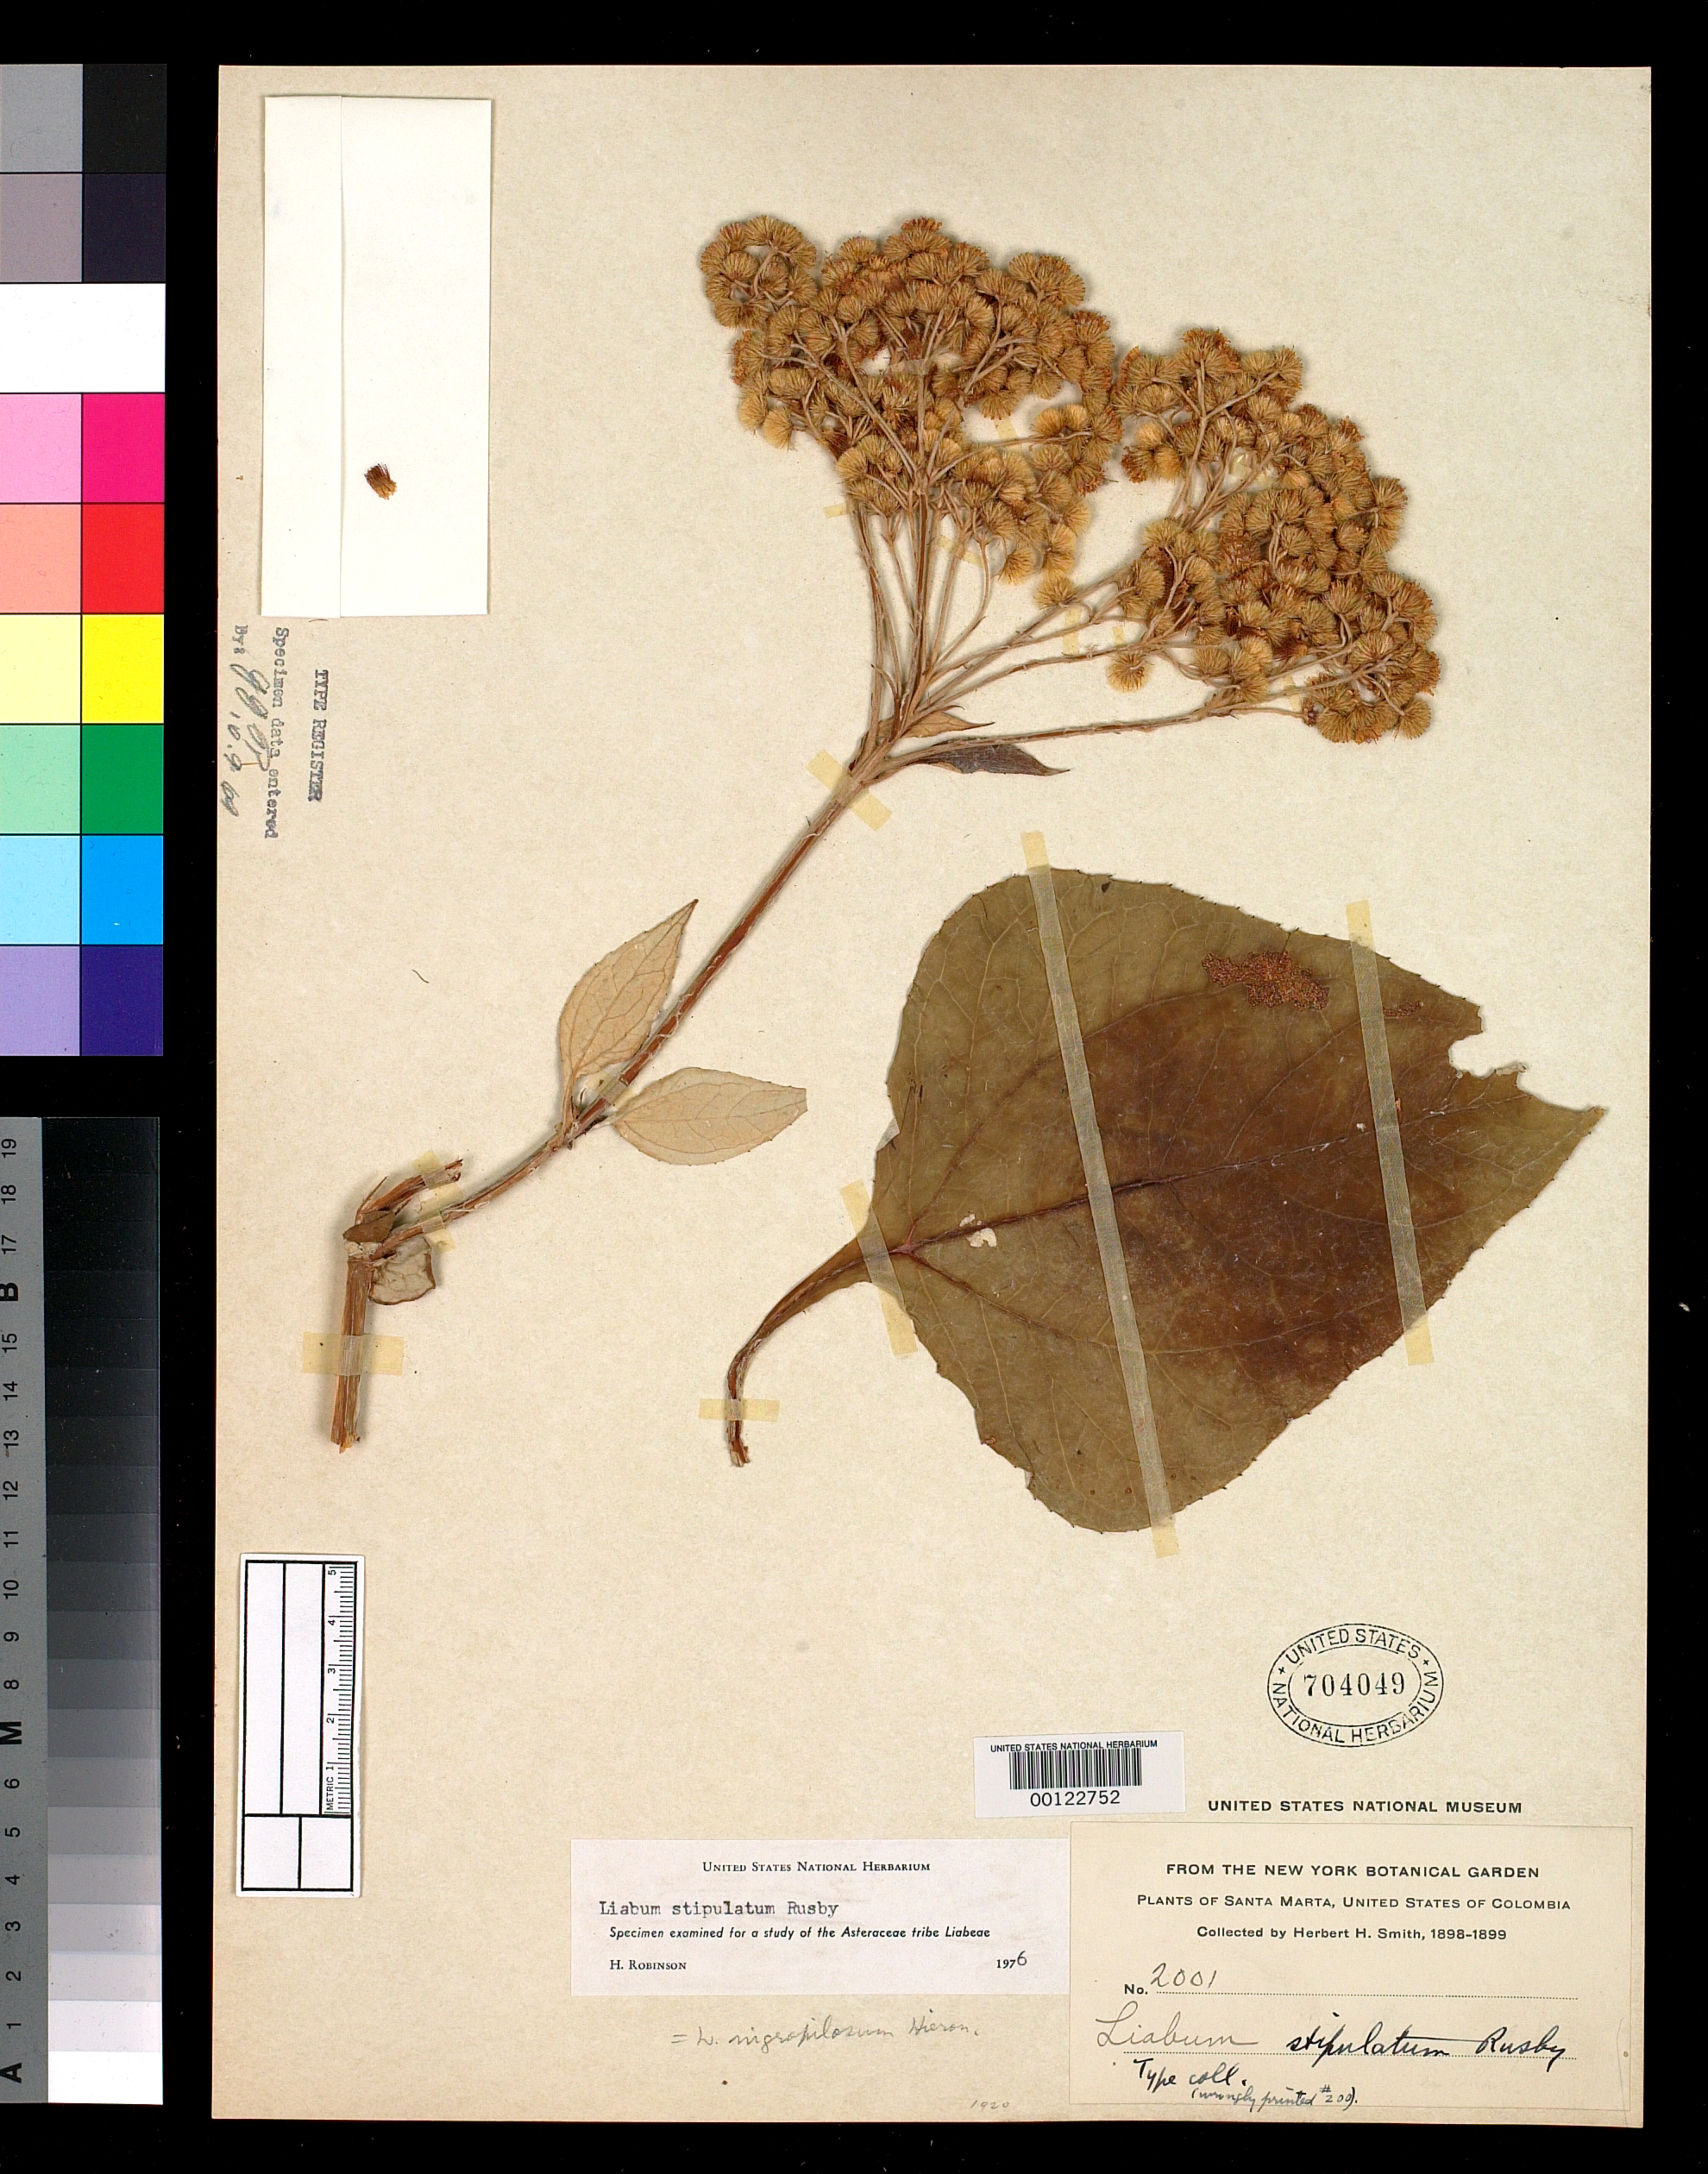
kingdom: Plantae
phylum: Tracheophyta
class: Magnoliopsida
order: Asterales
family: Asteraceae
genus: Liabum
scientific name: Liabum stipulatum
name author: Rusby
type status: Isotype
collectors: Herbert H. Smith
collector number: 2001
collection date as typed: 1898 to -- --- 1899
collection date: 1898/1899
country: Colombia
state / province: Magdalena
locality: Santa Marta.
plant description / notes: Protologue (mis) cites collection number as "200".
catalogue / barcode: US 704049